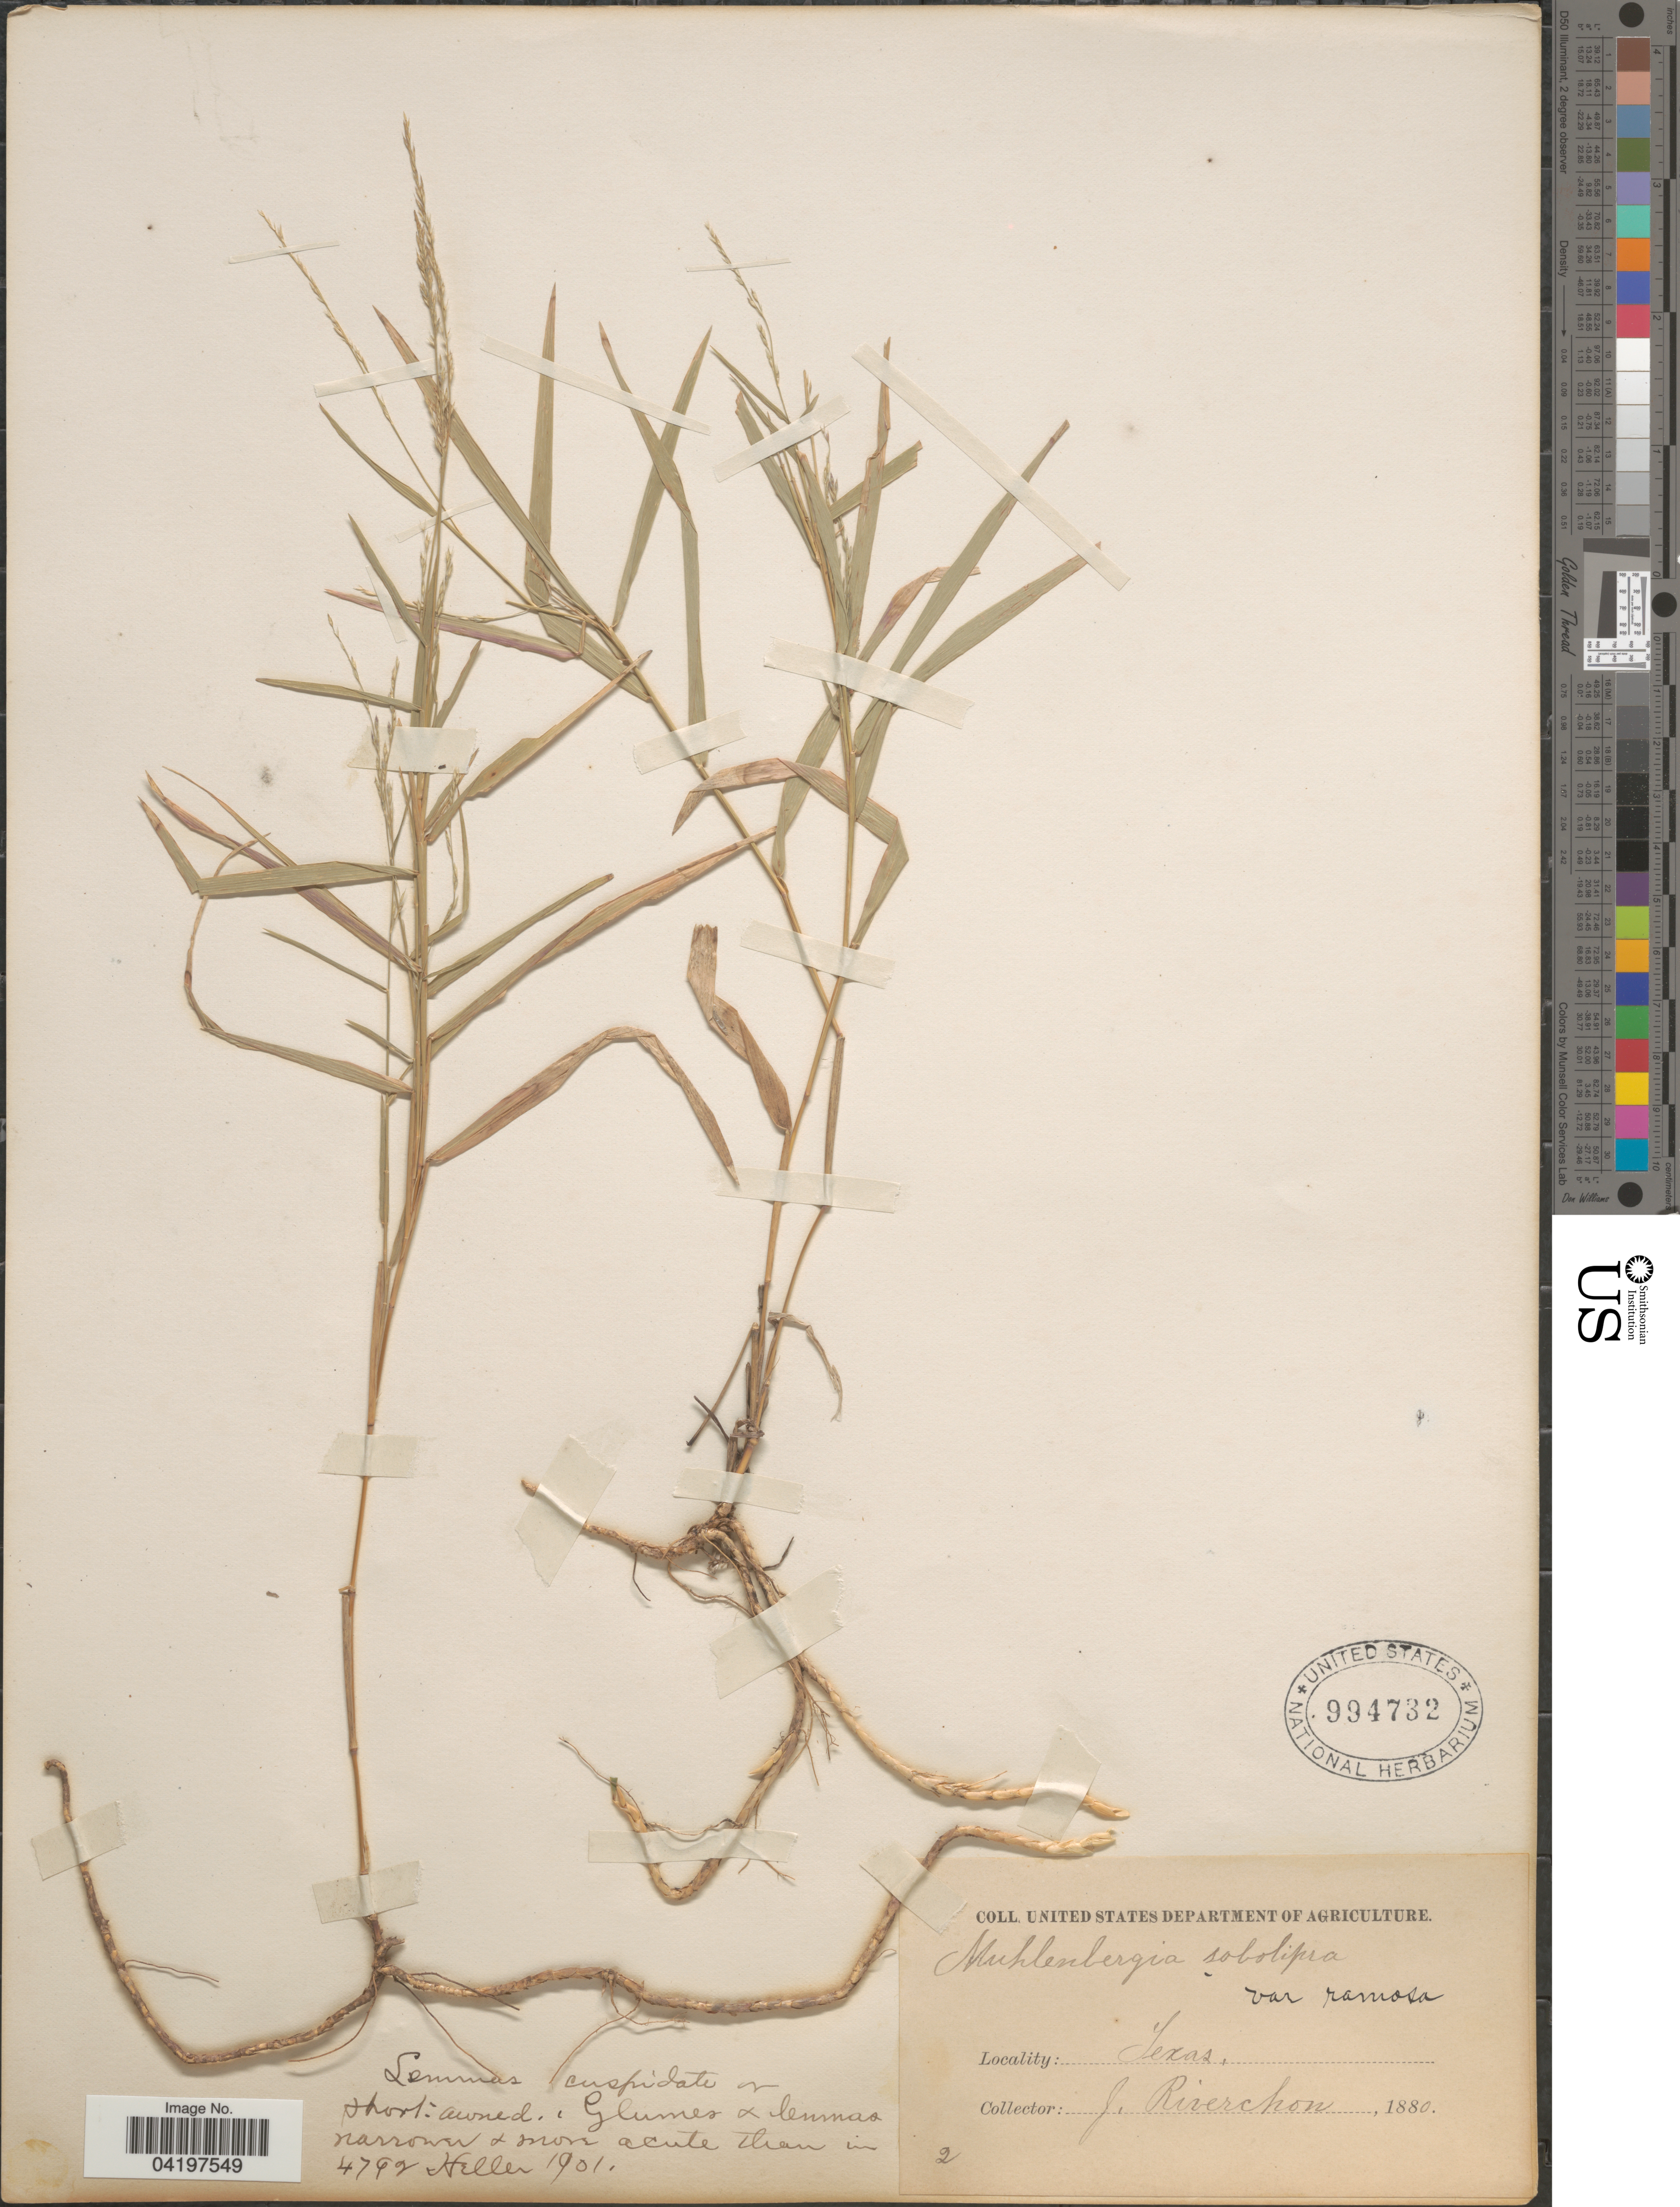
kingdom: Plantae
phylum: Tracheophyta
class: Liliopsida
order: Poales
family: Poaceae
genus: Muhlenbergia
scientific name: Muhlenbergia sobolifera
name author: (Muhl. ex Willd.) Trin.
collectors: J. Reverchon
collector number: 2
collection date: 1880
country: United States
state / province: Texas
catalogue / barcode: US 994732